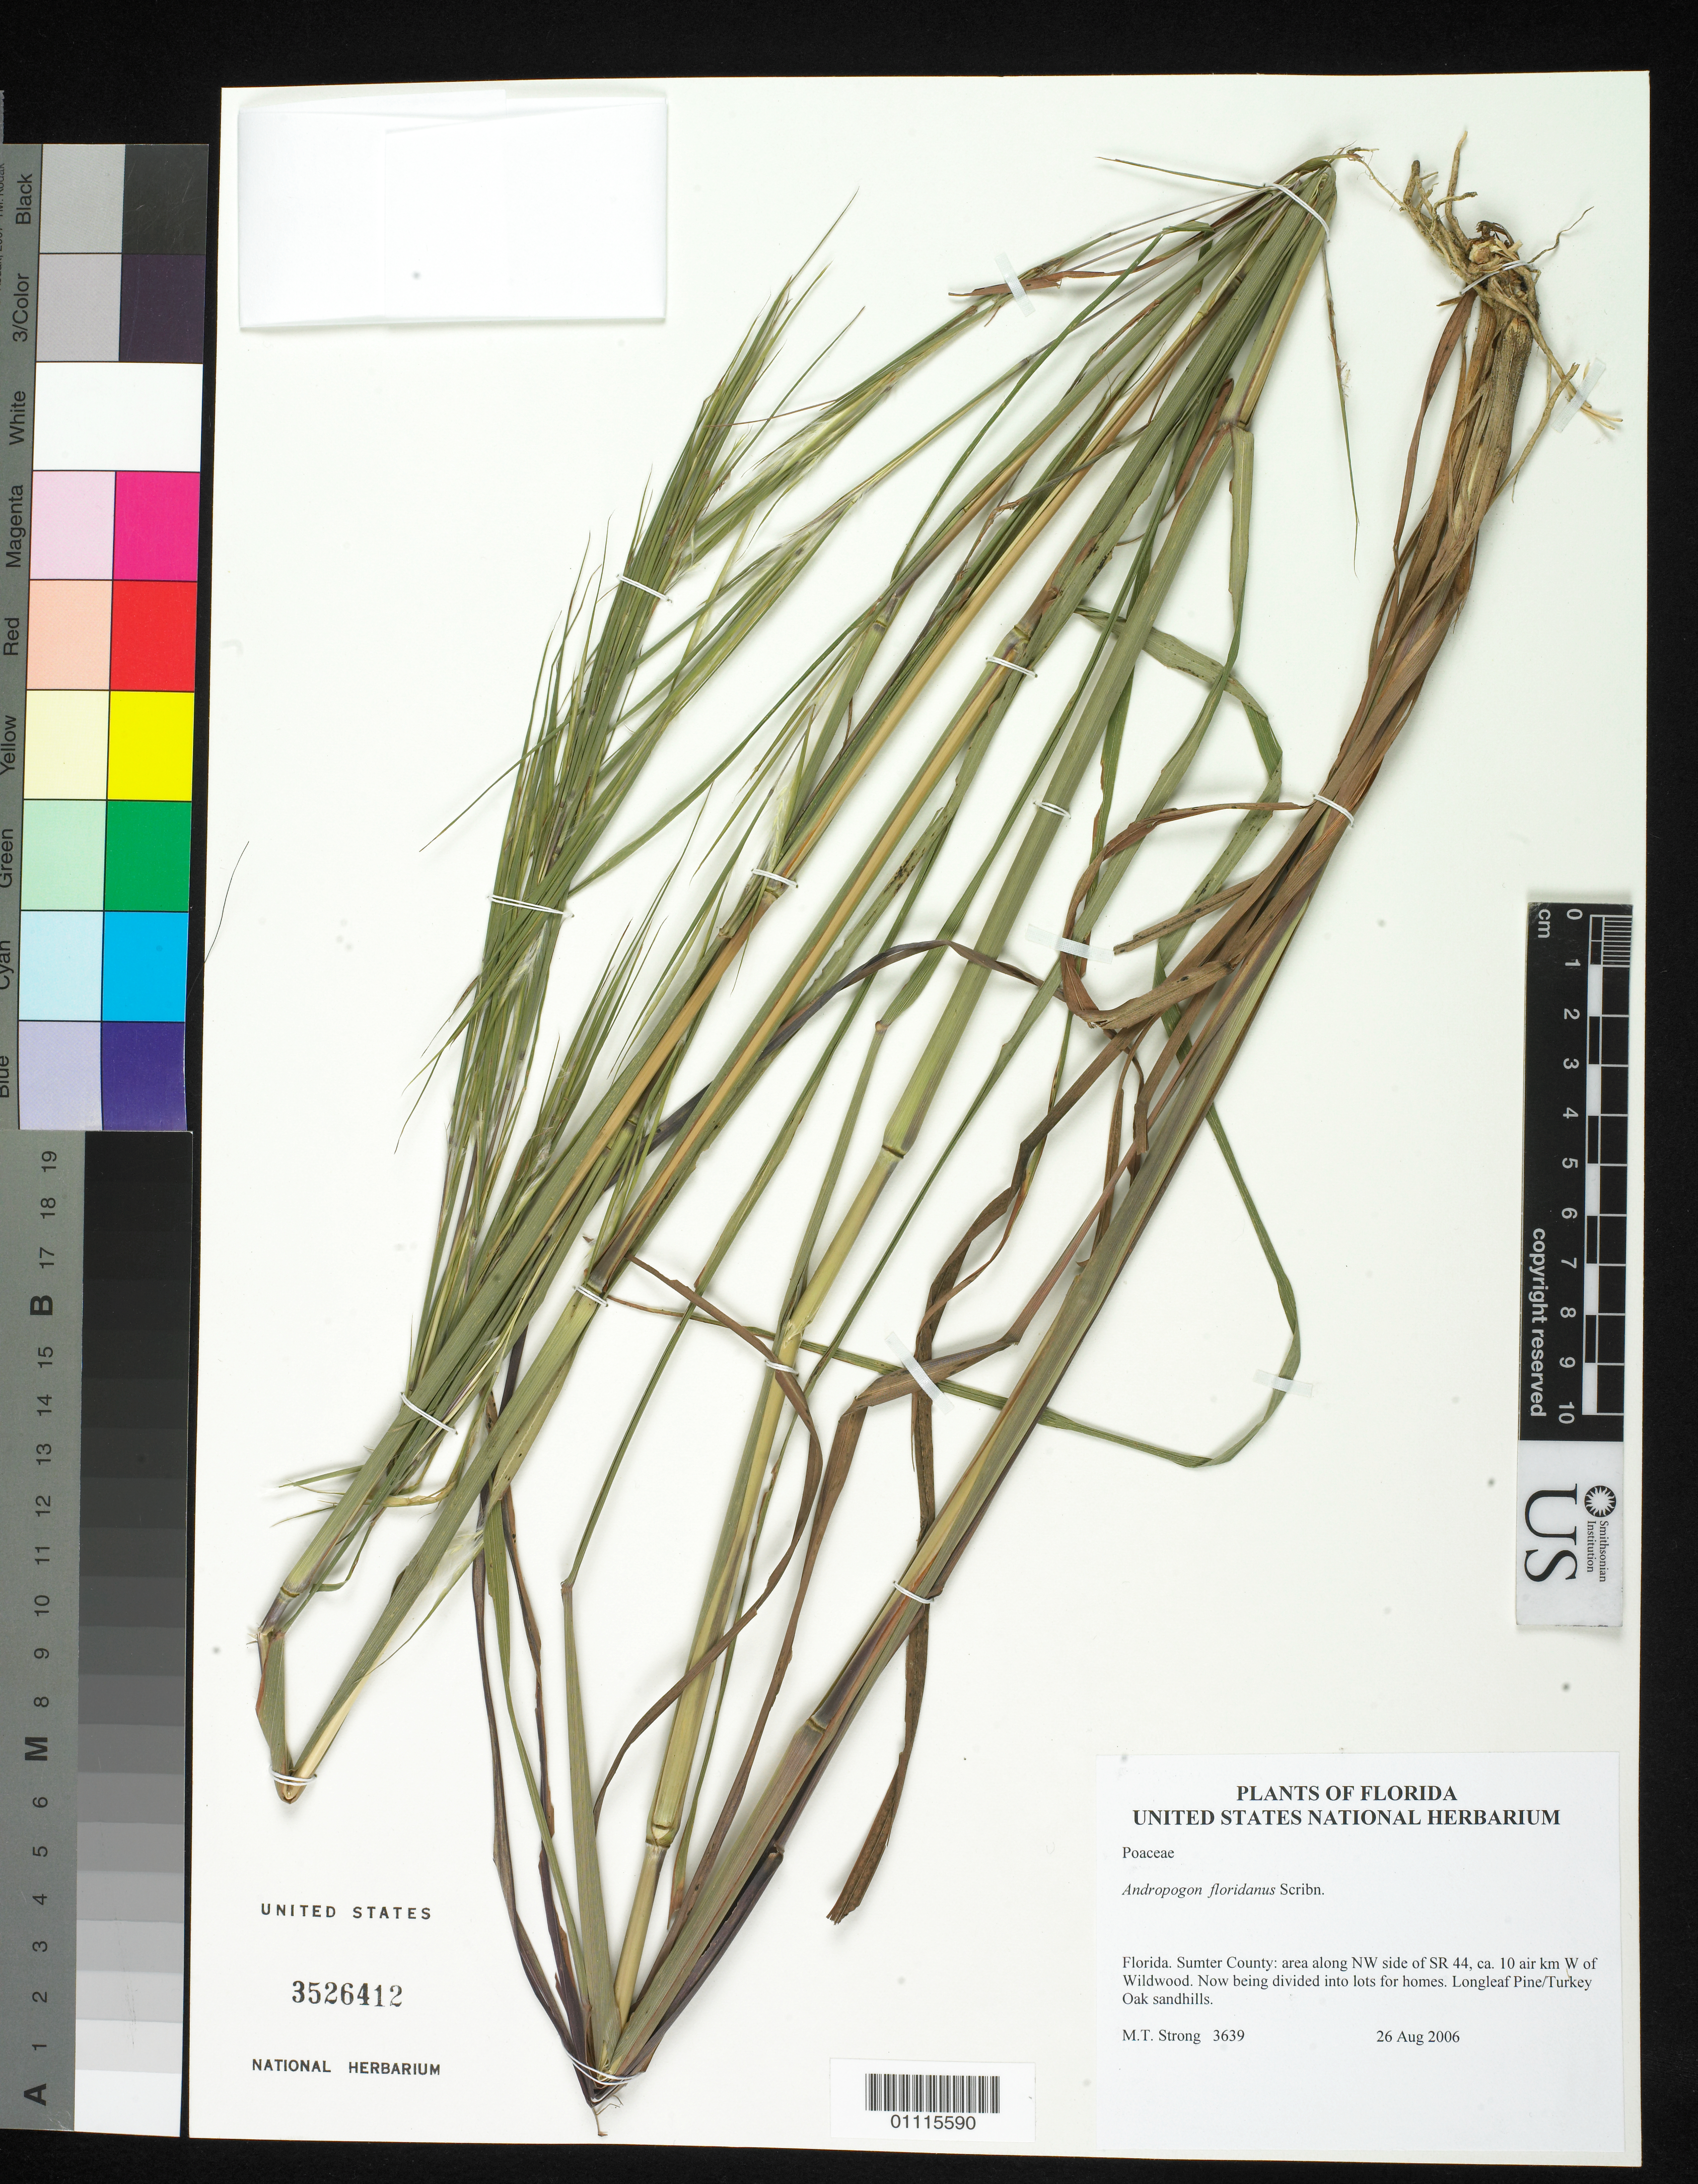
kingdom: Plantae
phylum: Tracheophyta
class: Liliopsida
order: Poales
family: Poaceae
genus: Andropogon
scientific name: Andropogon floridanus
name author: Scribn.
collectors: M. T. Strong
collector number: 3639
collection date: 2006-08-26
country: United States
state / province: Florida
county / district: Sumter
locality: area along NW side of SR44, ca. 10 air km W of Wildwood.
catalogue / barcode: US 3526412